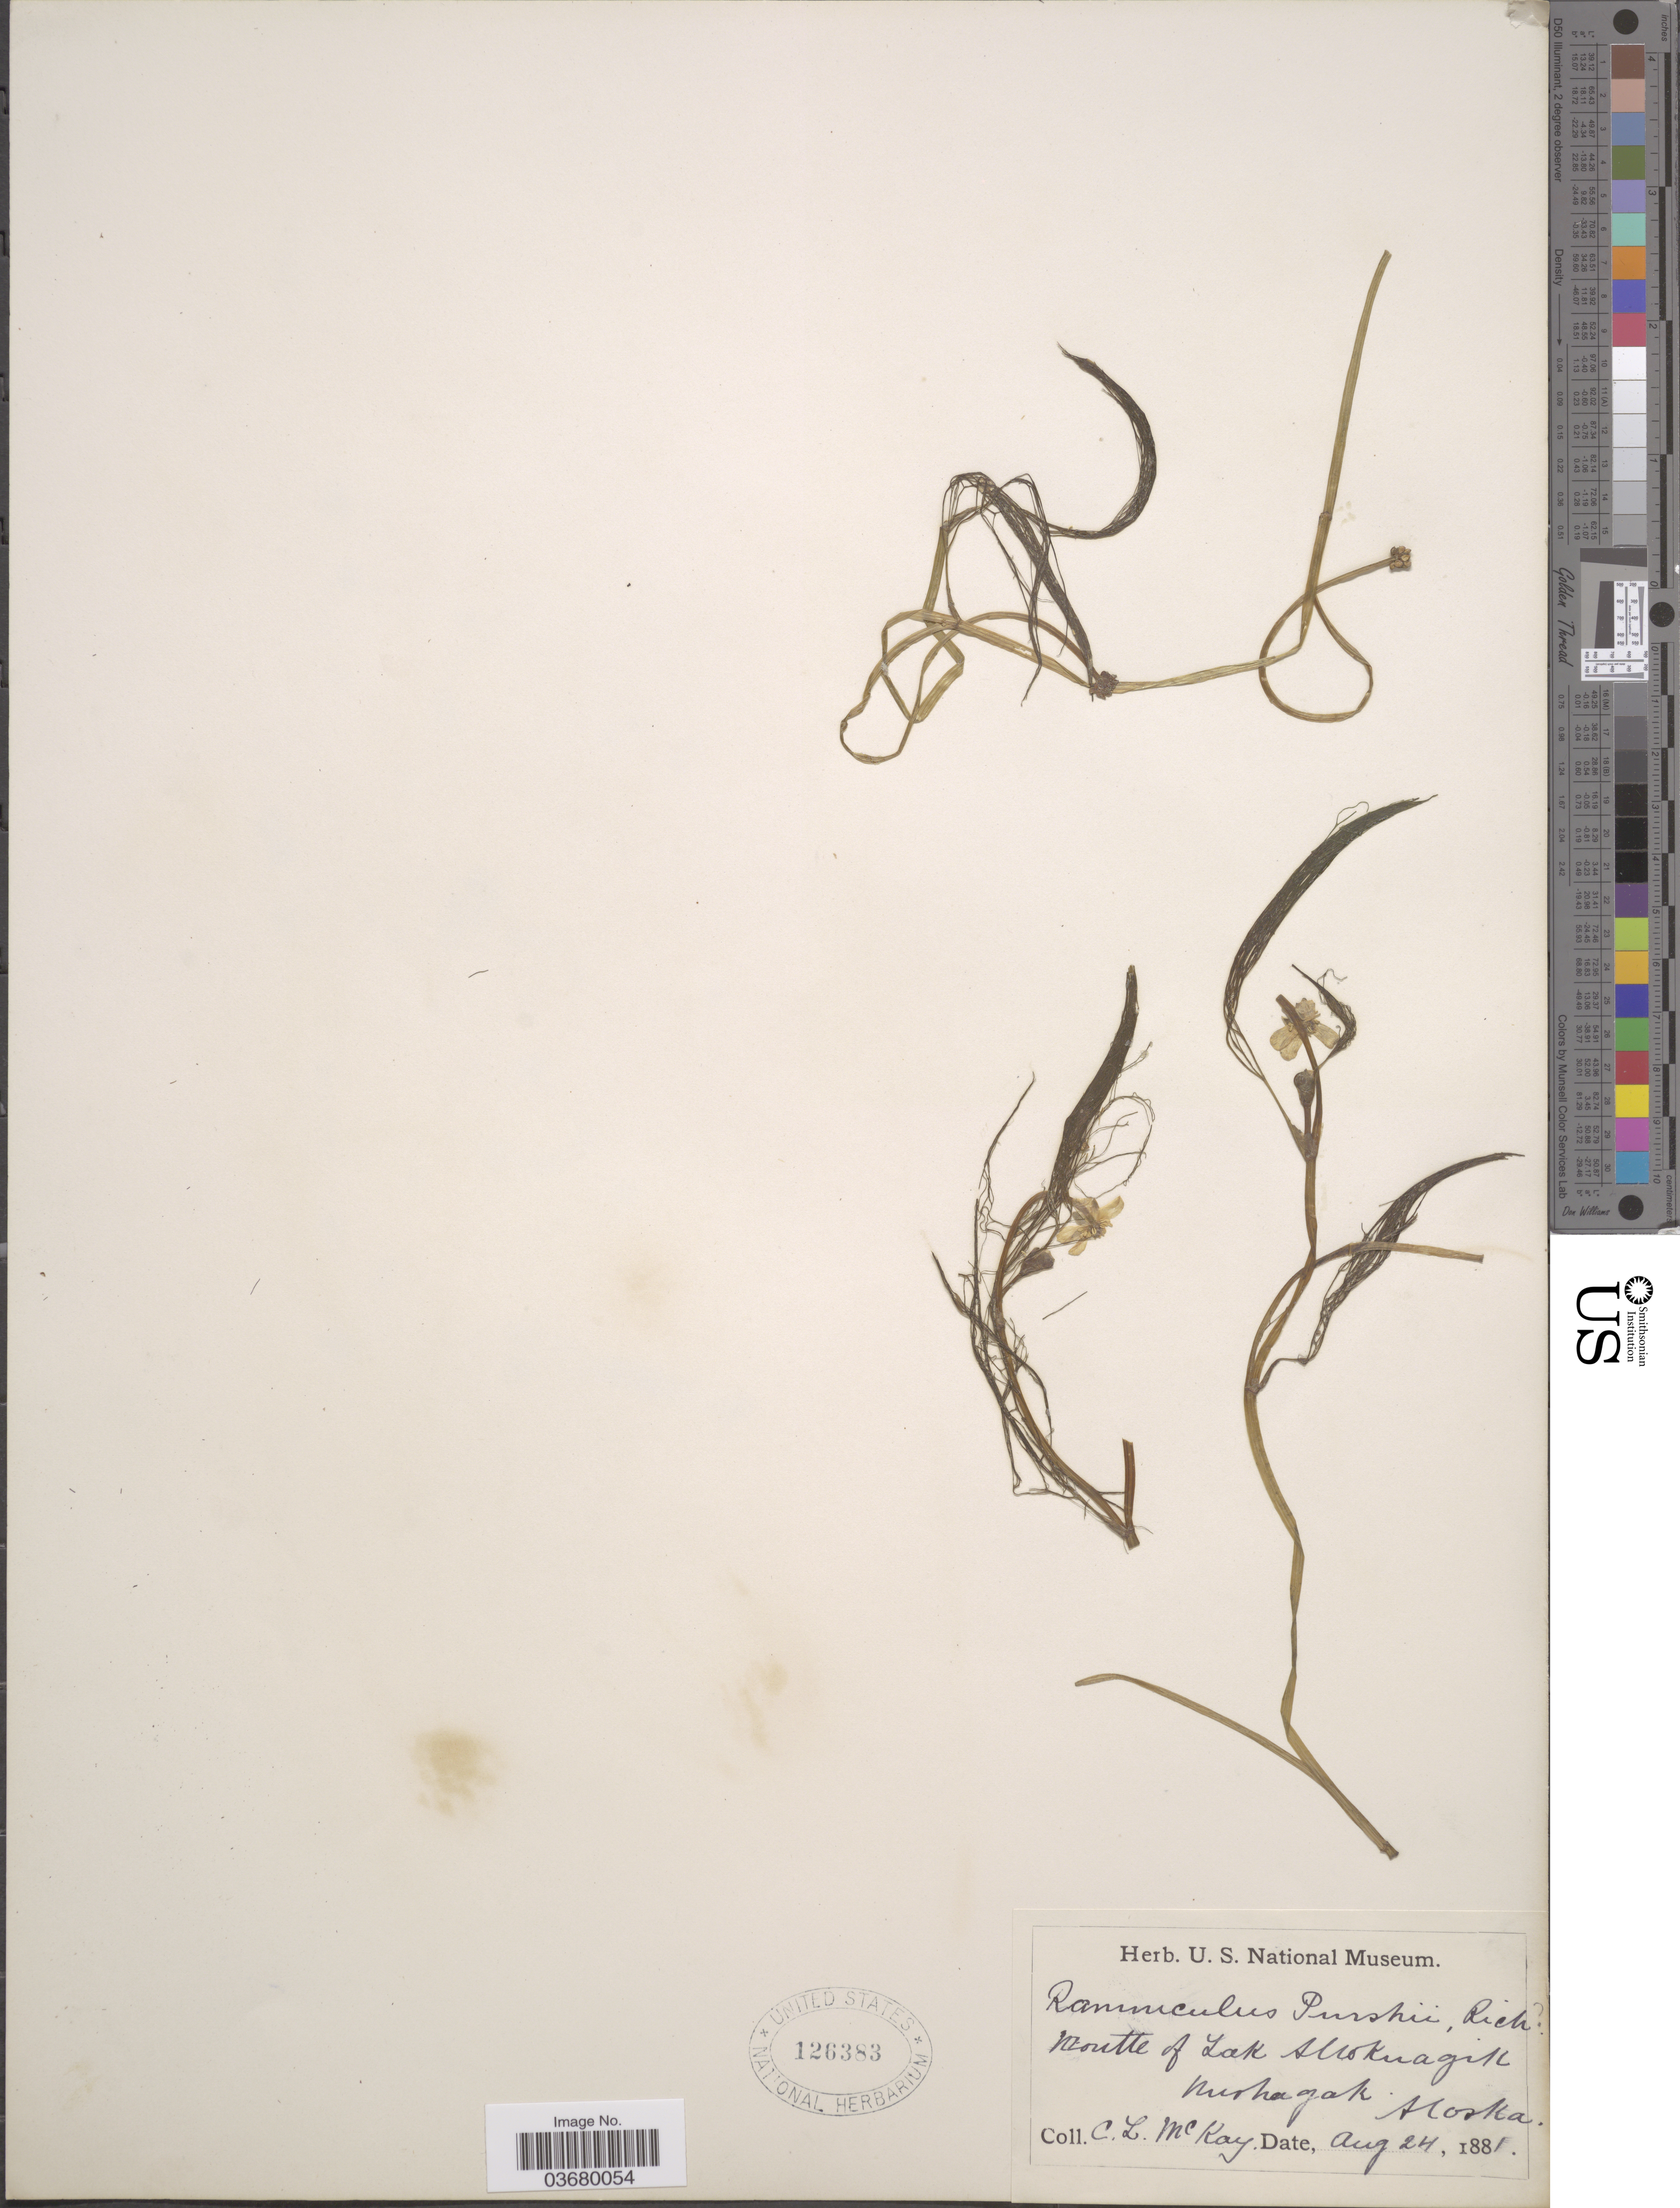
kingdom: Plantae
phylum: Tracheophyta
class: Magnoliopsida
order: Ranunculales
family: Ranunculaceae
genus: Ranunculus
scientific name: Ranunculus trichophyllus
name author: Chaix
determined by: Strong, Mark T., (BOT), Smithsonian Institution - National Museum of Natural History (UNITED STATES)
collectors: C. McKay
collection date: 1881-08-24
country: United States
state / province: Alaska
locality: Moutte of Lak Alloknagik. Nushagak.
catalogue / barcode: US 126383